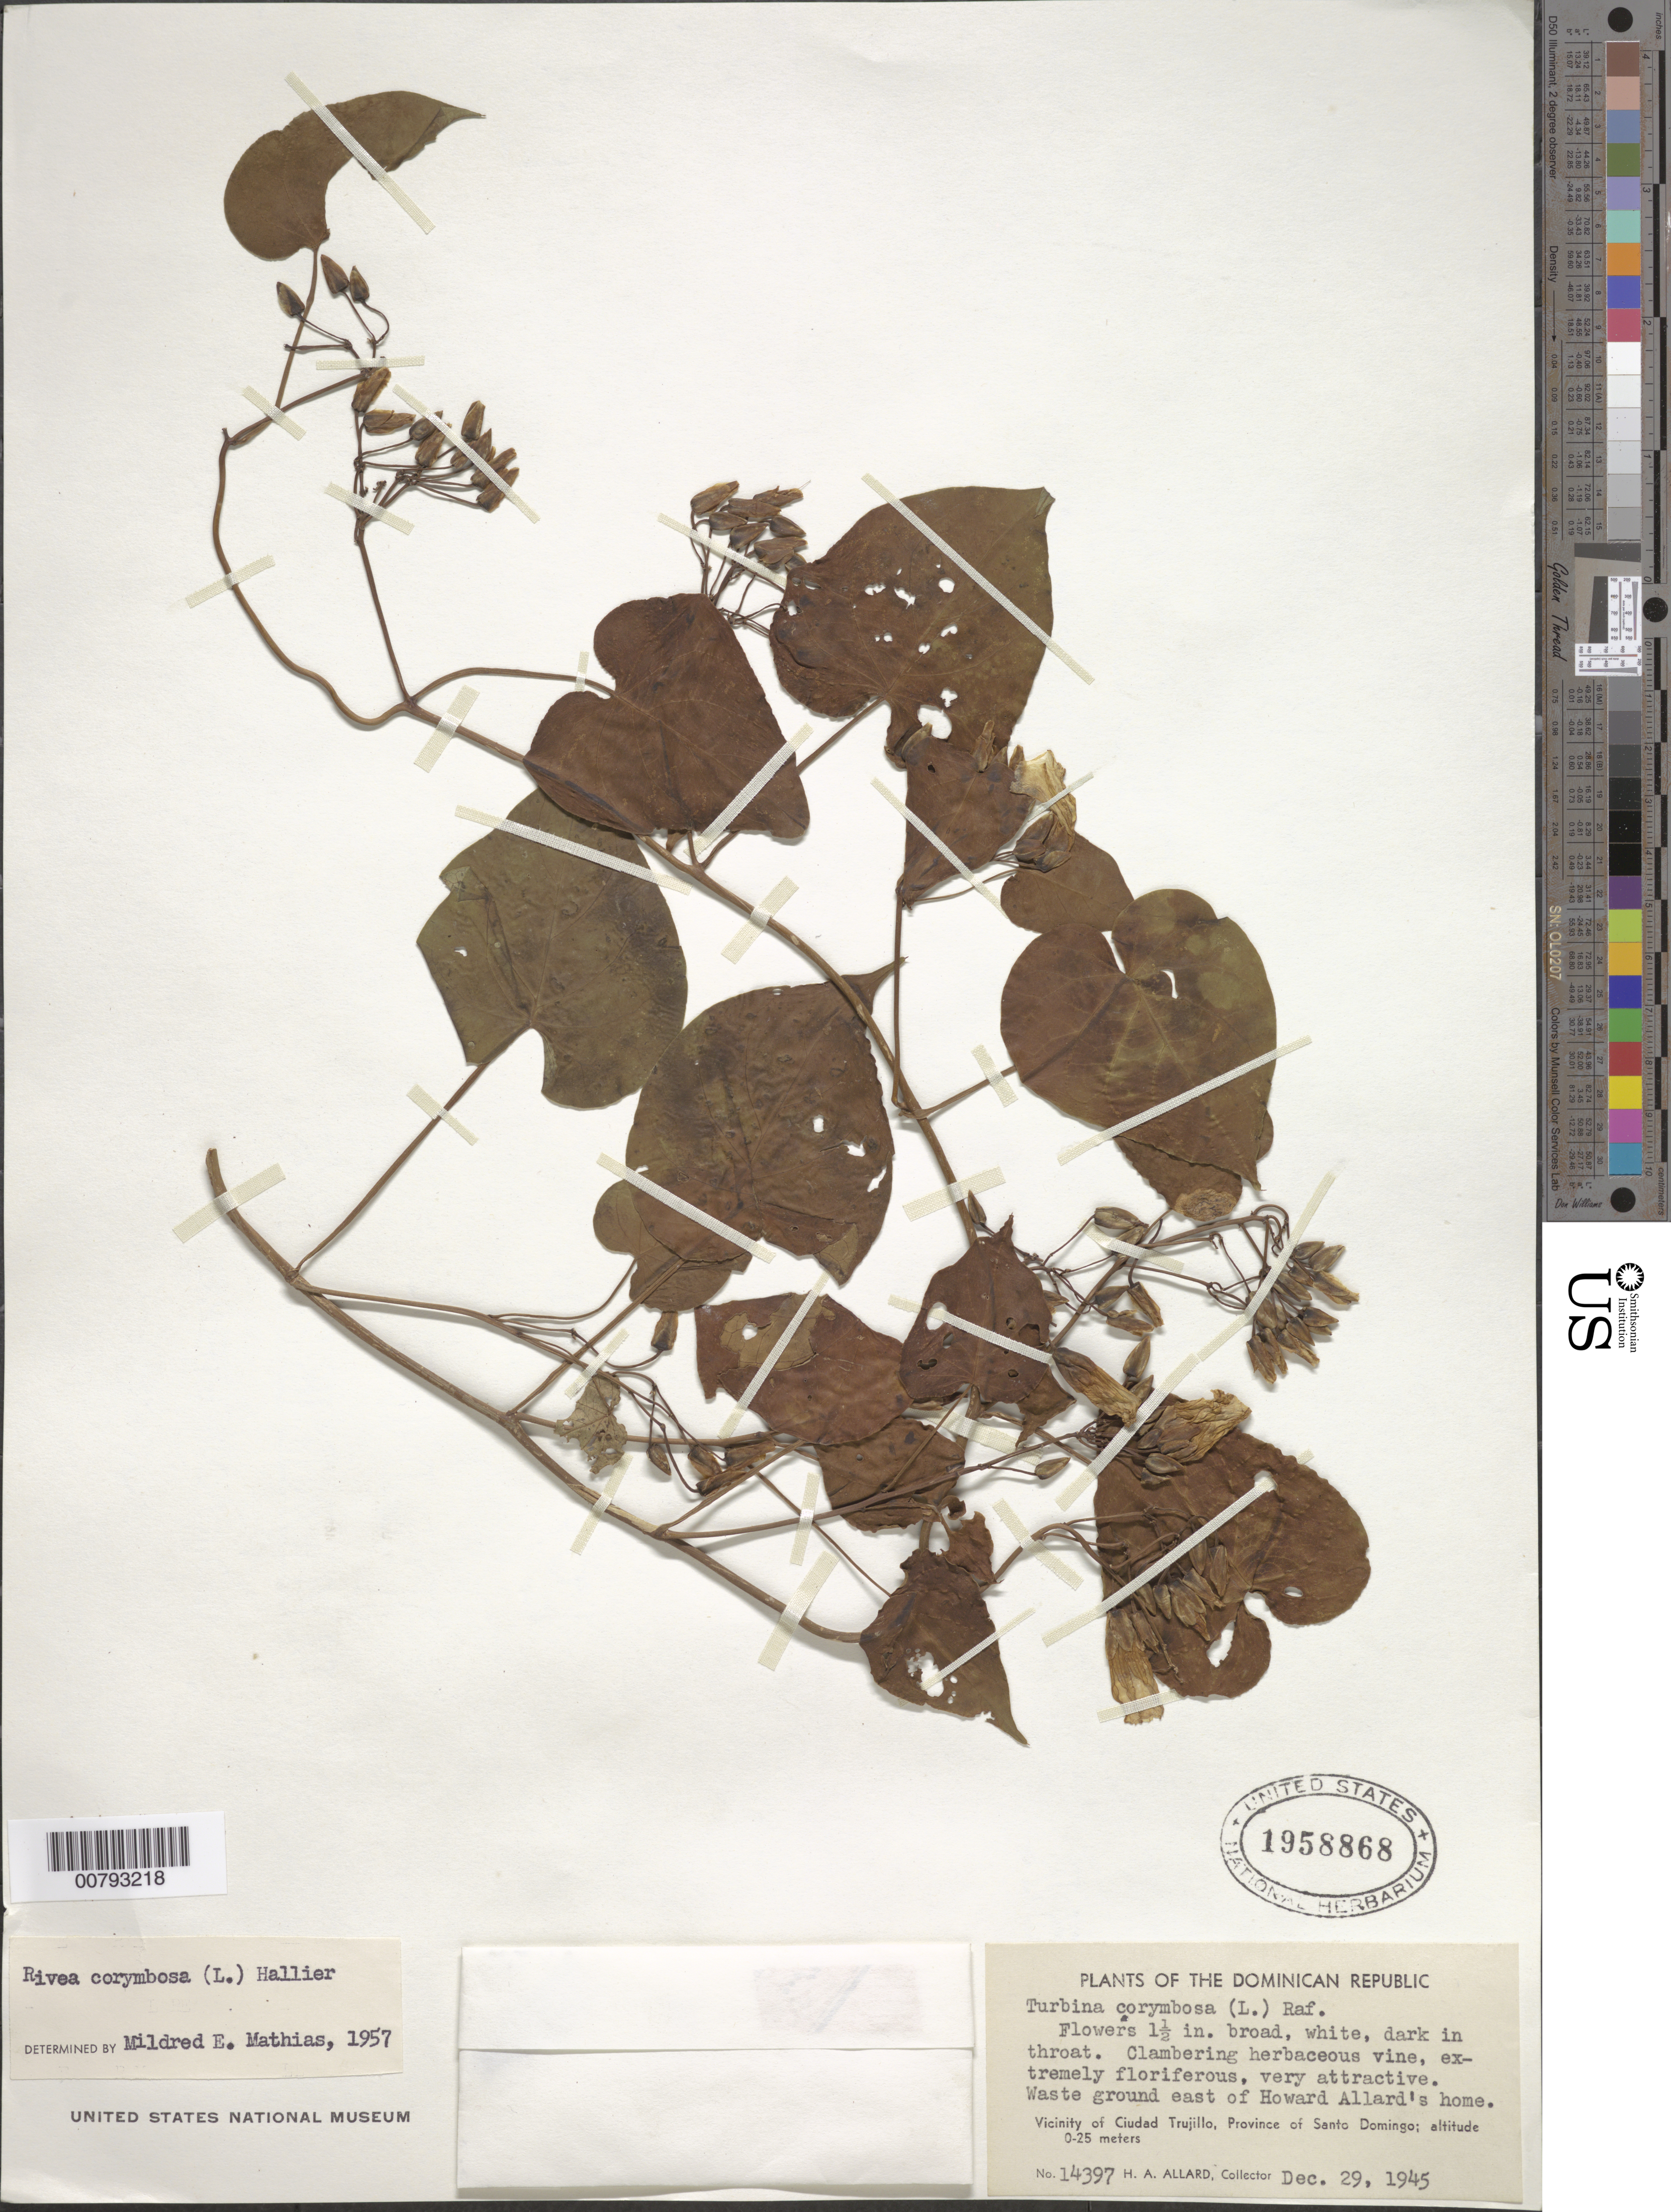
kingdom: Plantae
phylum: Tracheophyta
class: Magnoliopsida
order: Solanales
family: Convolvulaceae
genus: Turbina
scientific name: Turbina corymbosa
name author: (L.) Raf.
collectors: H. A. Allard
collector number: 14397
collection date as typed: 29 Dec 1945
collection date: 1945-12-29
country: Dominican Republic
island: Hispaniola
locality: Province of Santo Domingo, vicinity of Ciudad Trujillo, waste ground east of Howard Allard's home.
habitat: Waste ground.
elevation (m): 0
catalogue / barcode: US 1958868